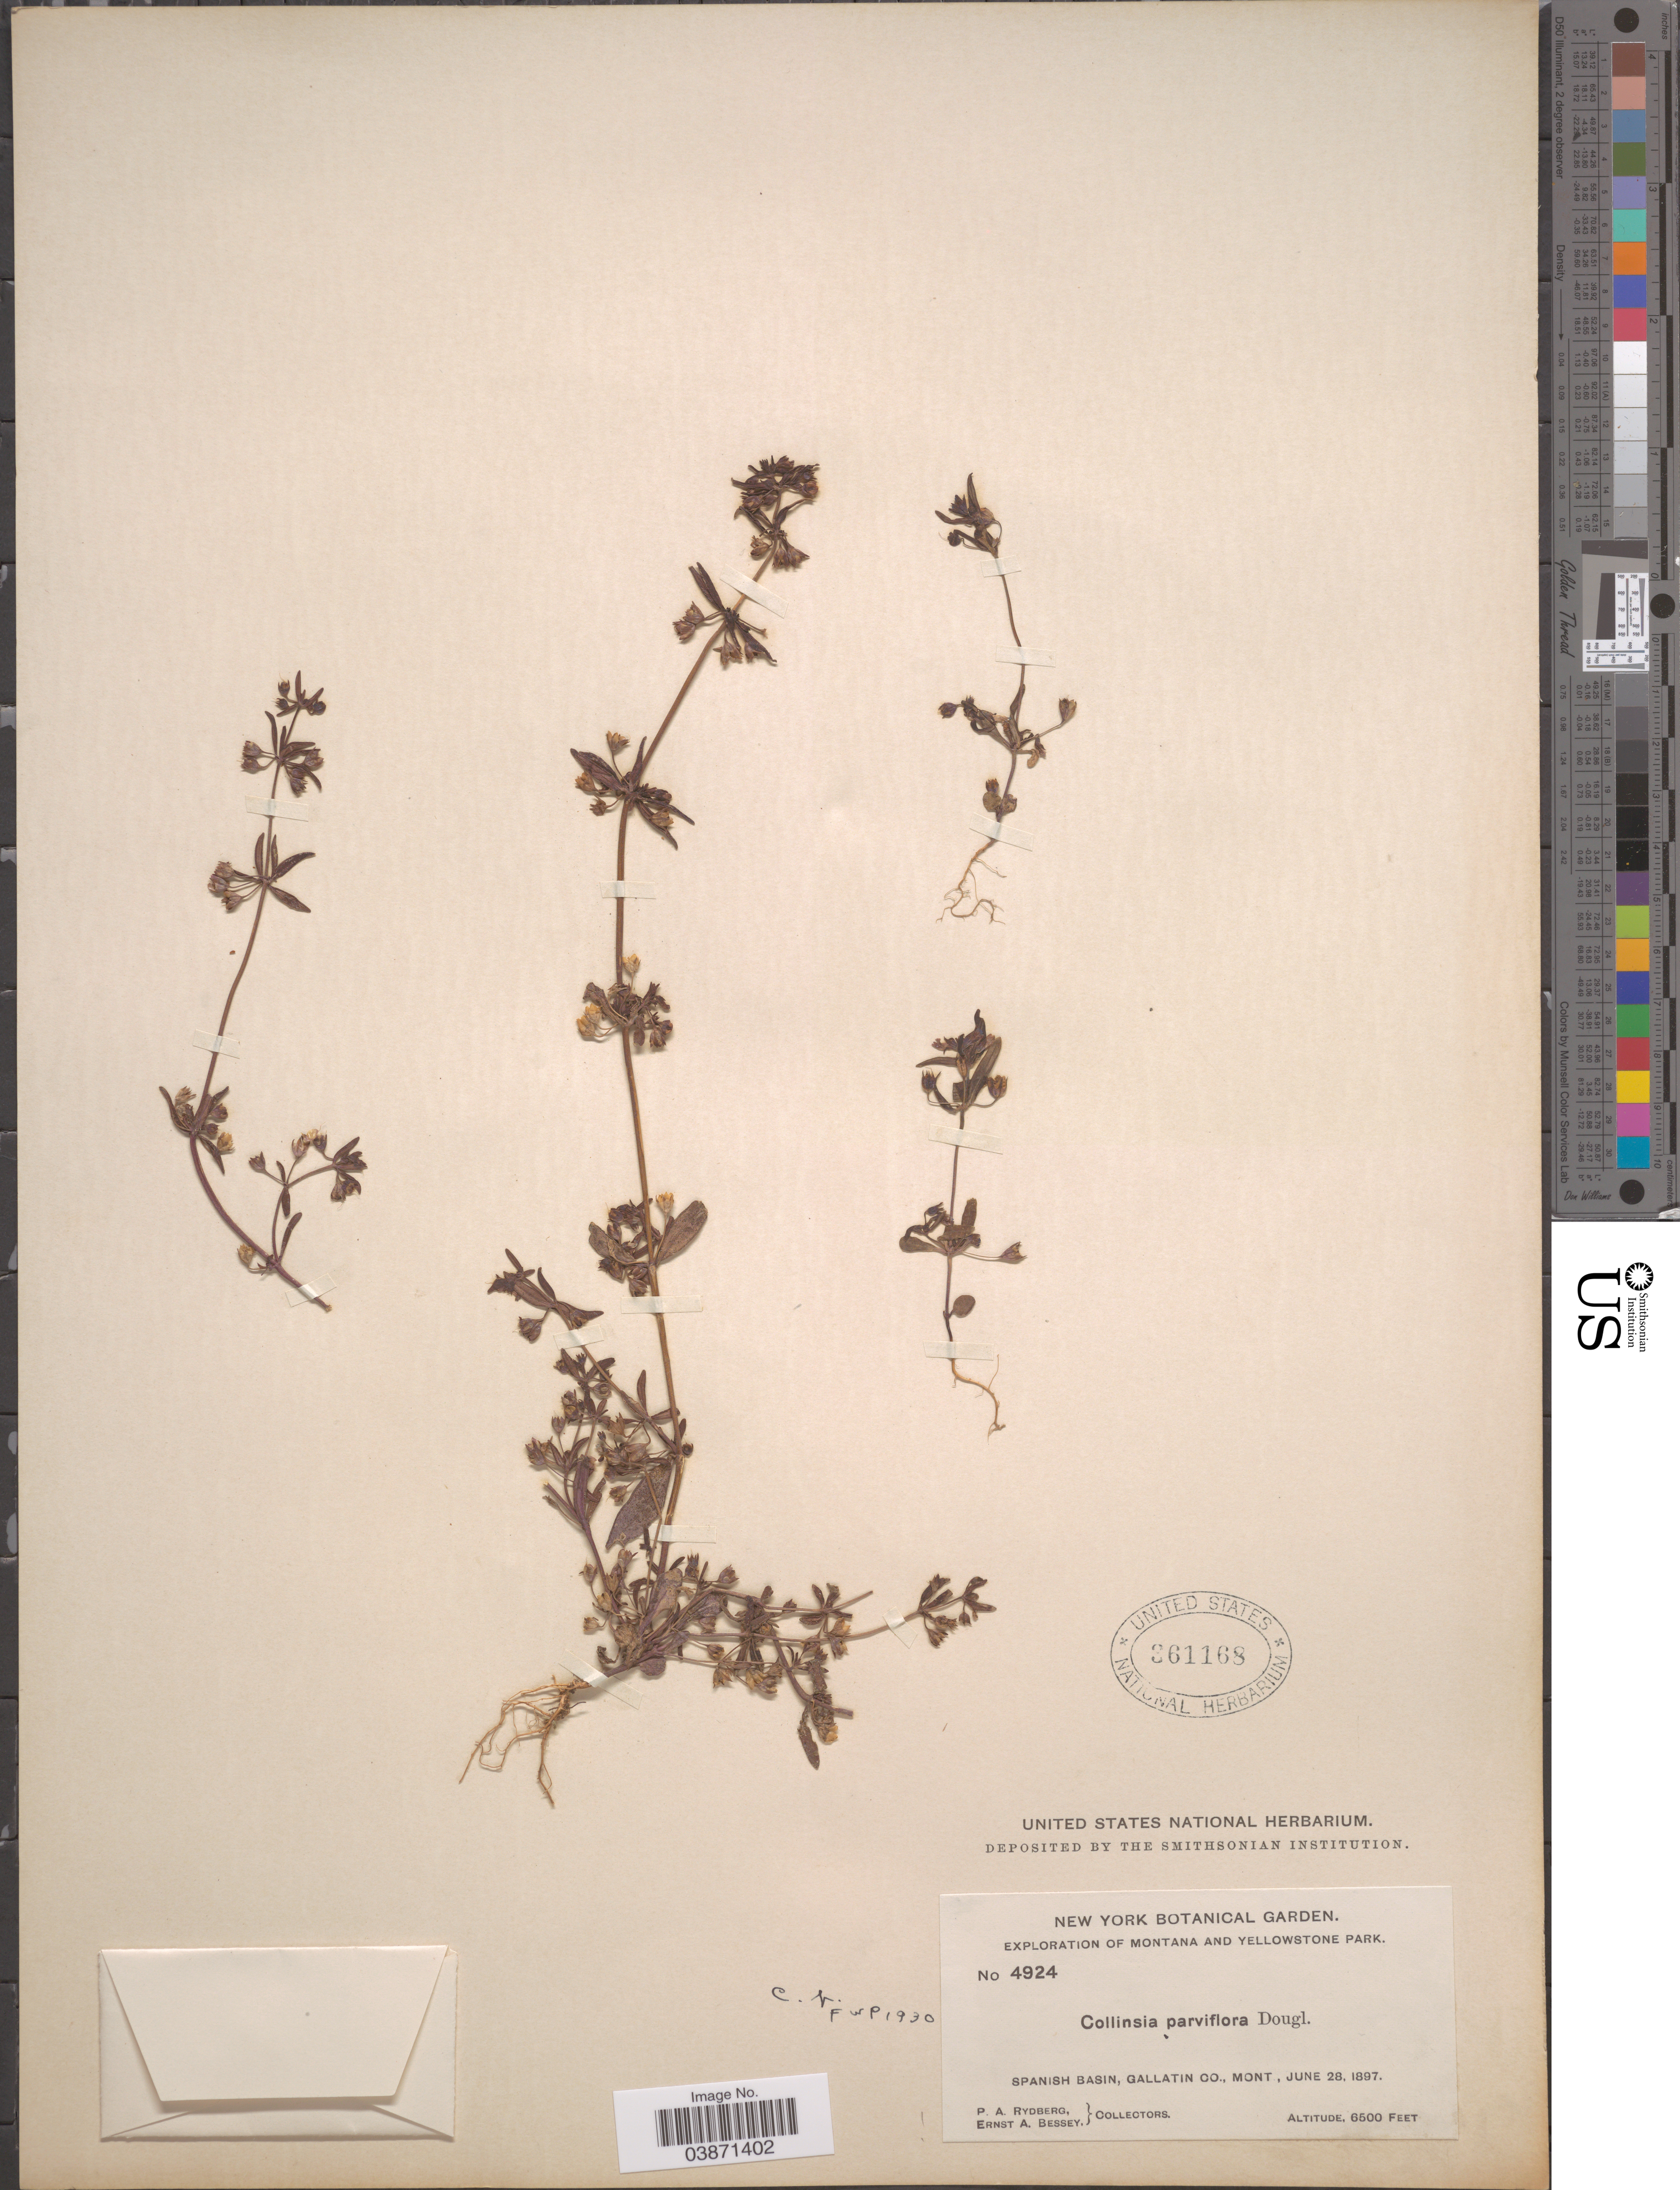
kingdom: Plantae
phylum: Tracheophyta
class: Magnoliopsida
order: Lamiales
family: Plantaginaceae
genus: Collinsia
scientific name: Collinsia parviflora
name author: Douglas ex Lindl.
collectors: P. A. Rydberg & E. A. Bessey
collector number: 4924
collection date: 1897-06-28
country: United States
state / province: Montana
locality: Yellowstone Park. Spanish Basin, Gallatin Co.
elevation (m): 1981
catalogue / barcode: US 361168